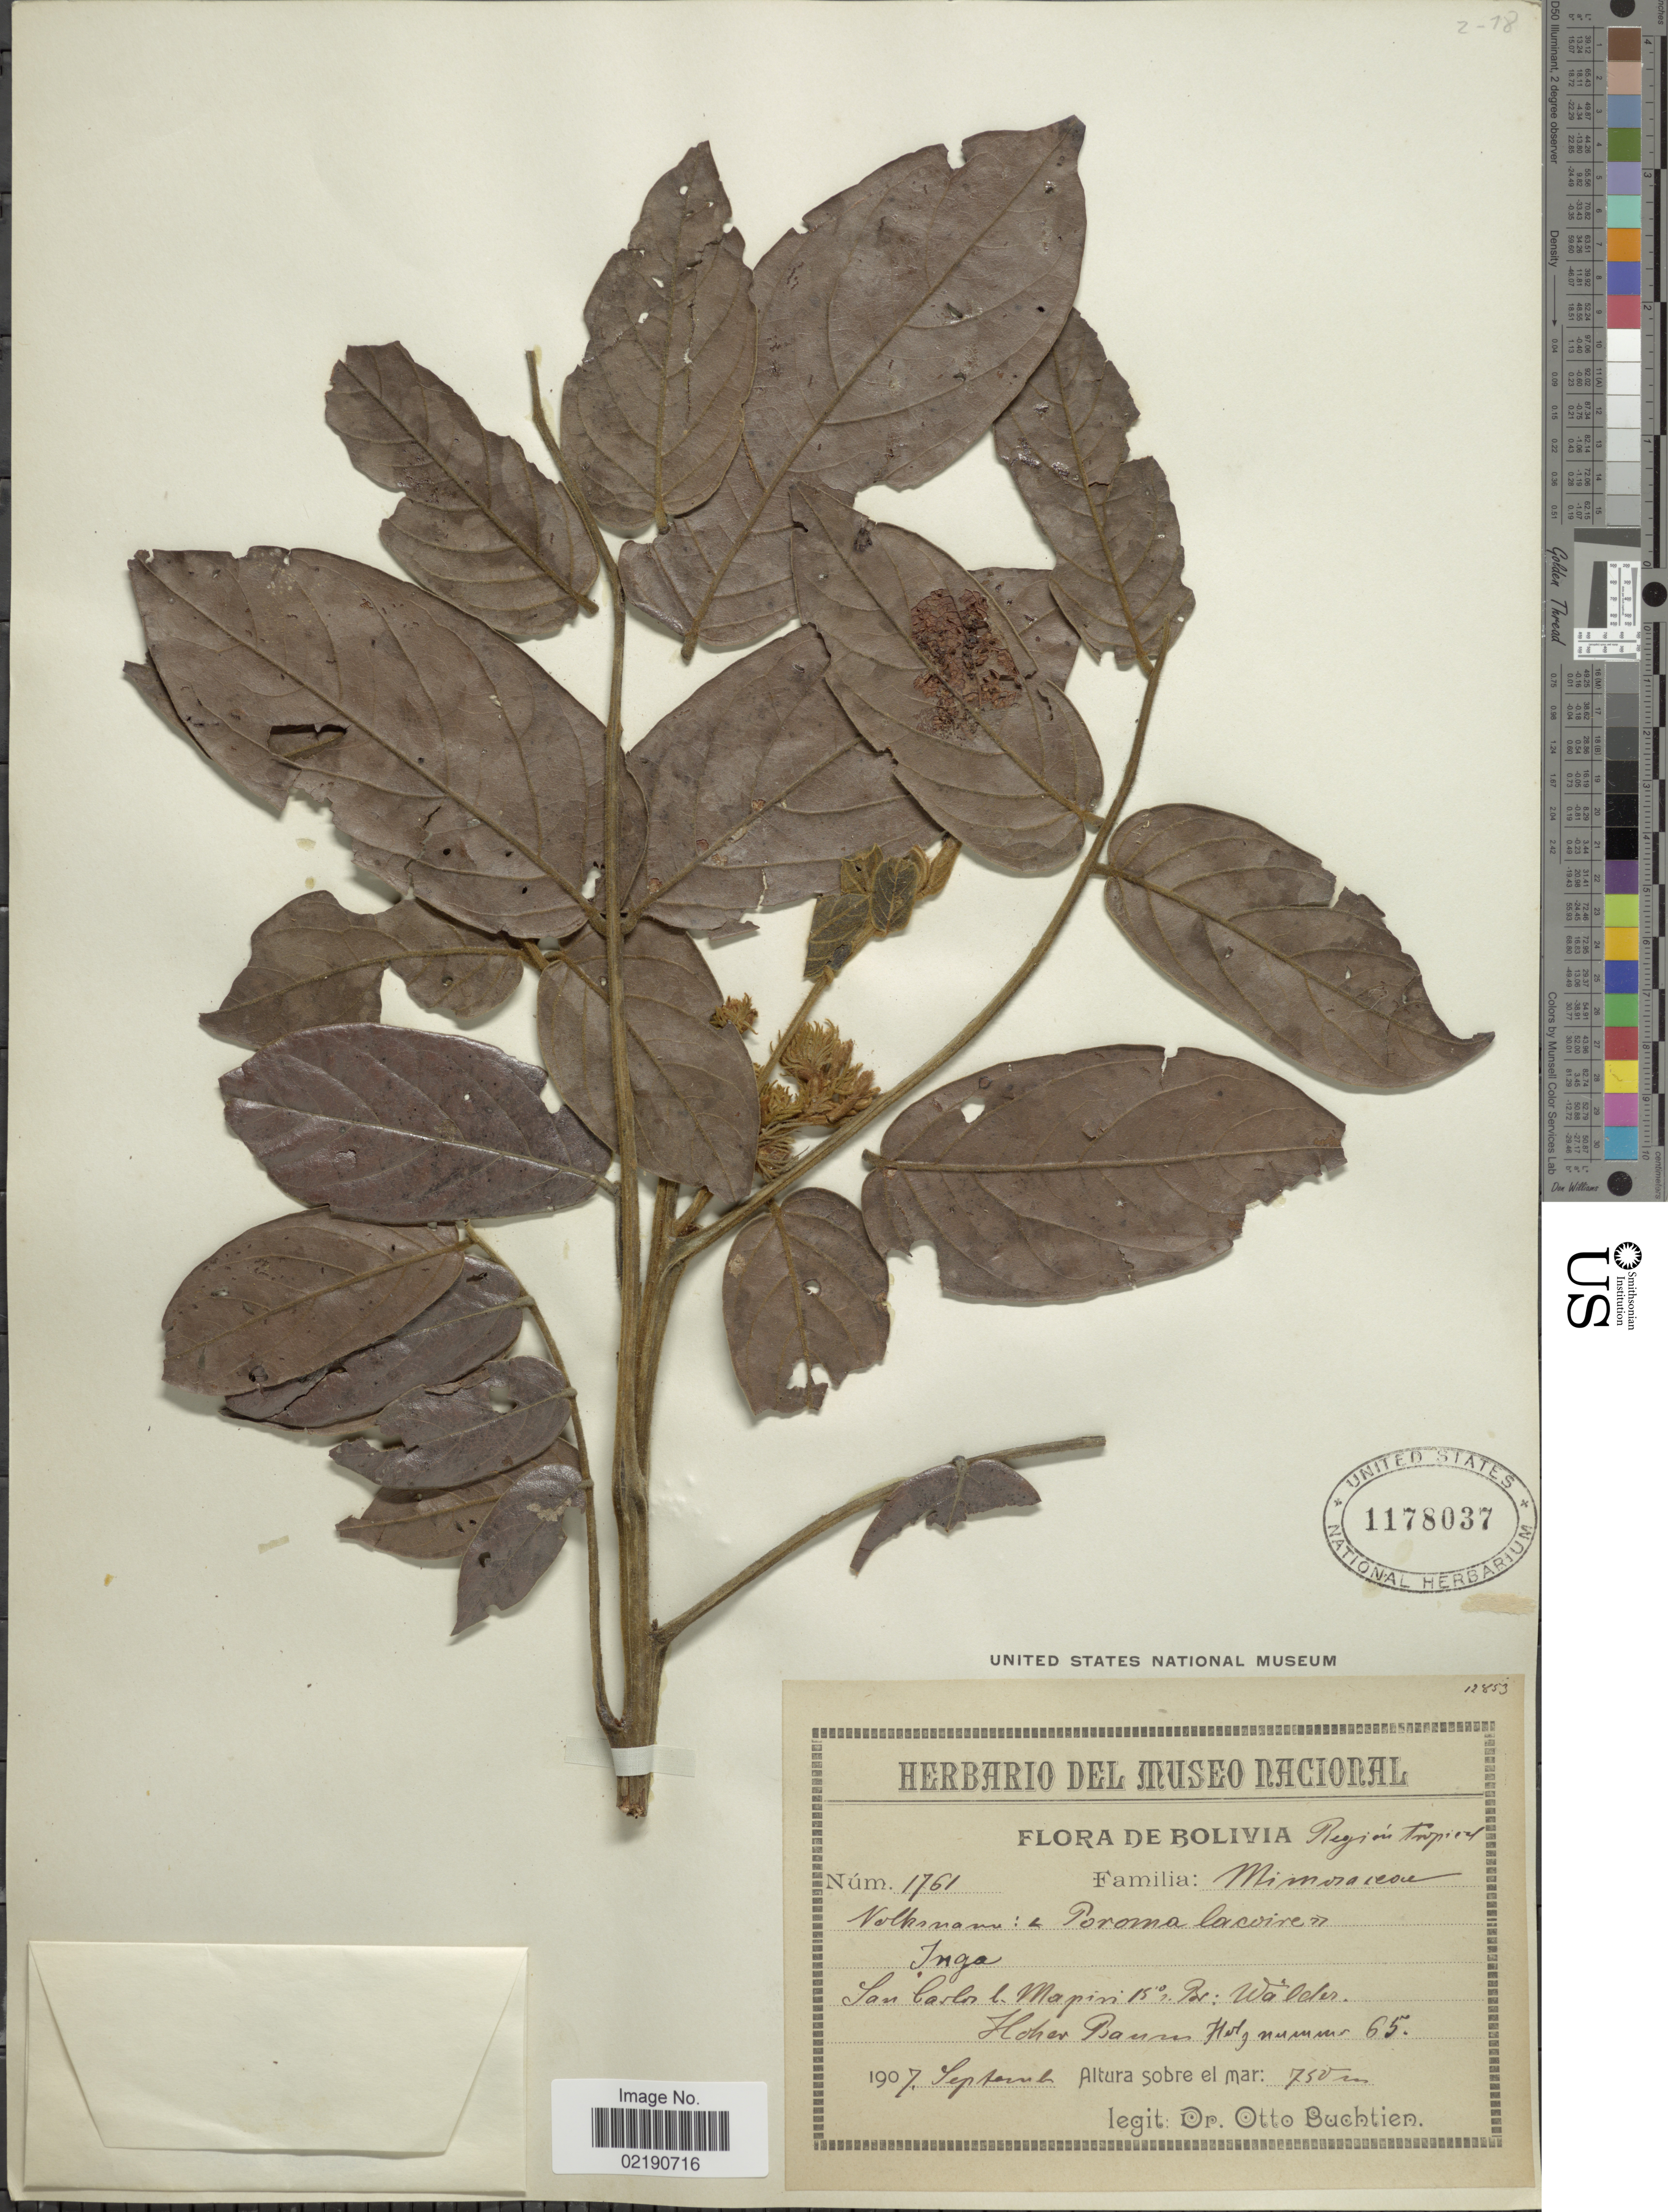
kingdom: Plantae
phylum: Tracheophyta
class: Magnoliopsida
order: Fabales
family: Fabaceae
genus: Inga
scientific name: Inga sp.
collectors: O. Buchtien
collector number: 1761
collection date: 1907-09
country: Bolivia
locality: San Carlos l. Mapiri 15°s. Br.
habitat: Wälder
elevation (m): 750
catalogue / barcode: US 1178037